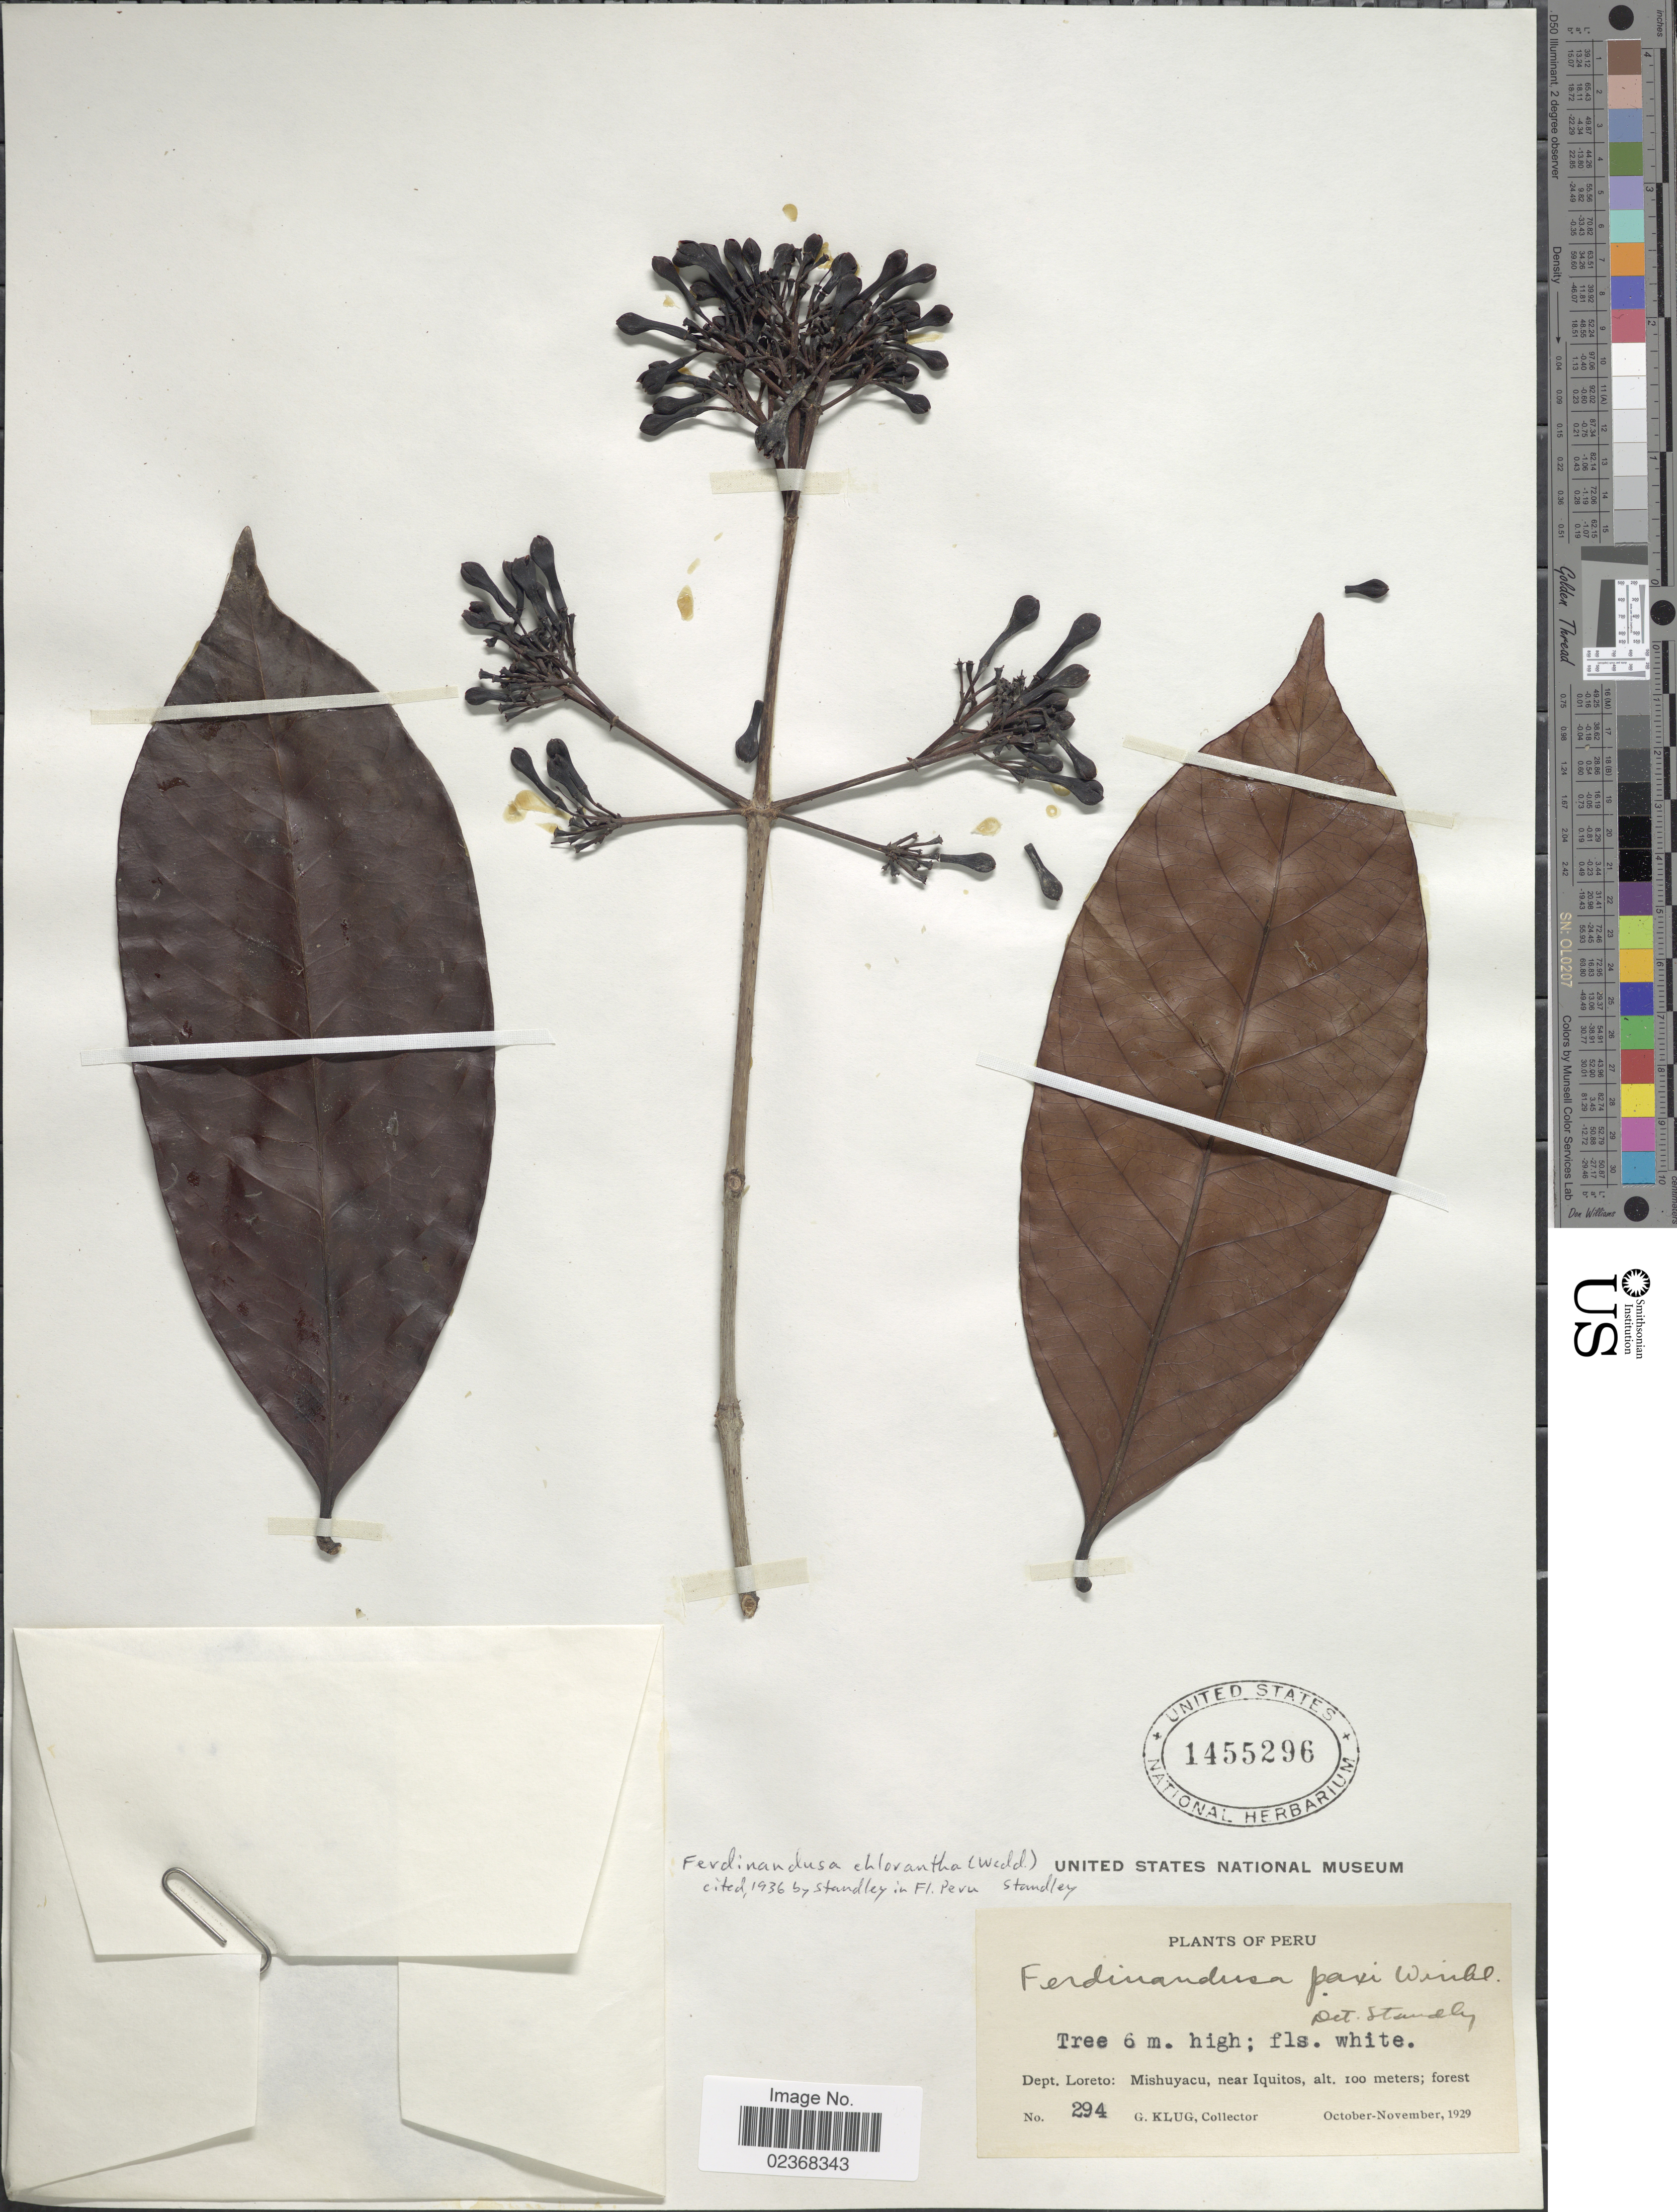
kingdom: Plantae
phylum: Tracheophyta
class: Magnoliopsida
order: Gentianales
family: Rubiaceae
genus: Ferdinandusa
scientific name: Ferdinandusa chlorantha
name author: (Wedd.) Standl.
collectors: G. Klug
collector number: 294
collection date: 1929-10/1929-11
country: Peru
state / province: Loreto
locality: Mishuyacu near Iquitos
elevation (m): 100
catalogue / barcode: US 1455296